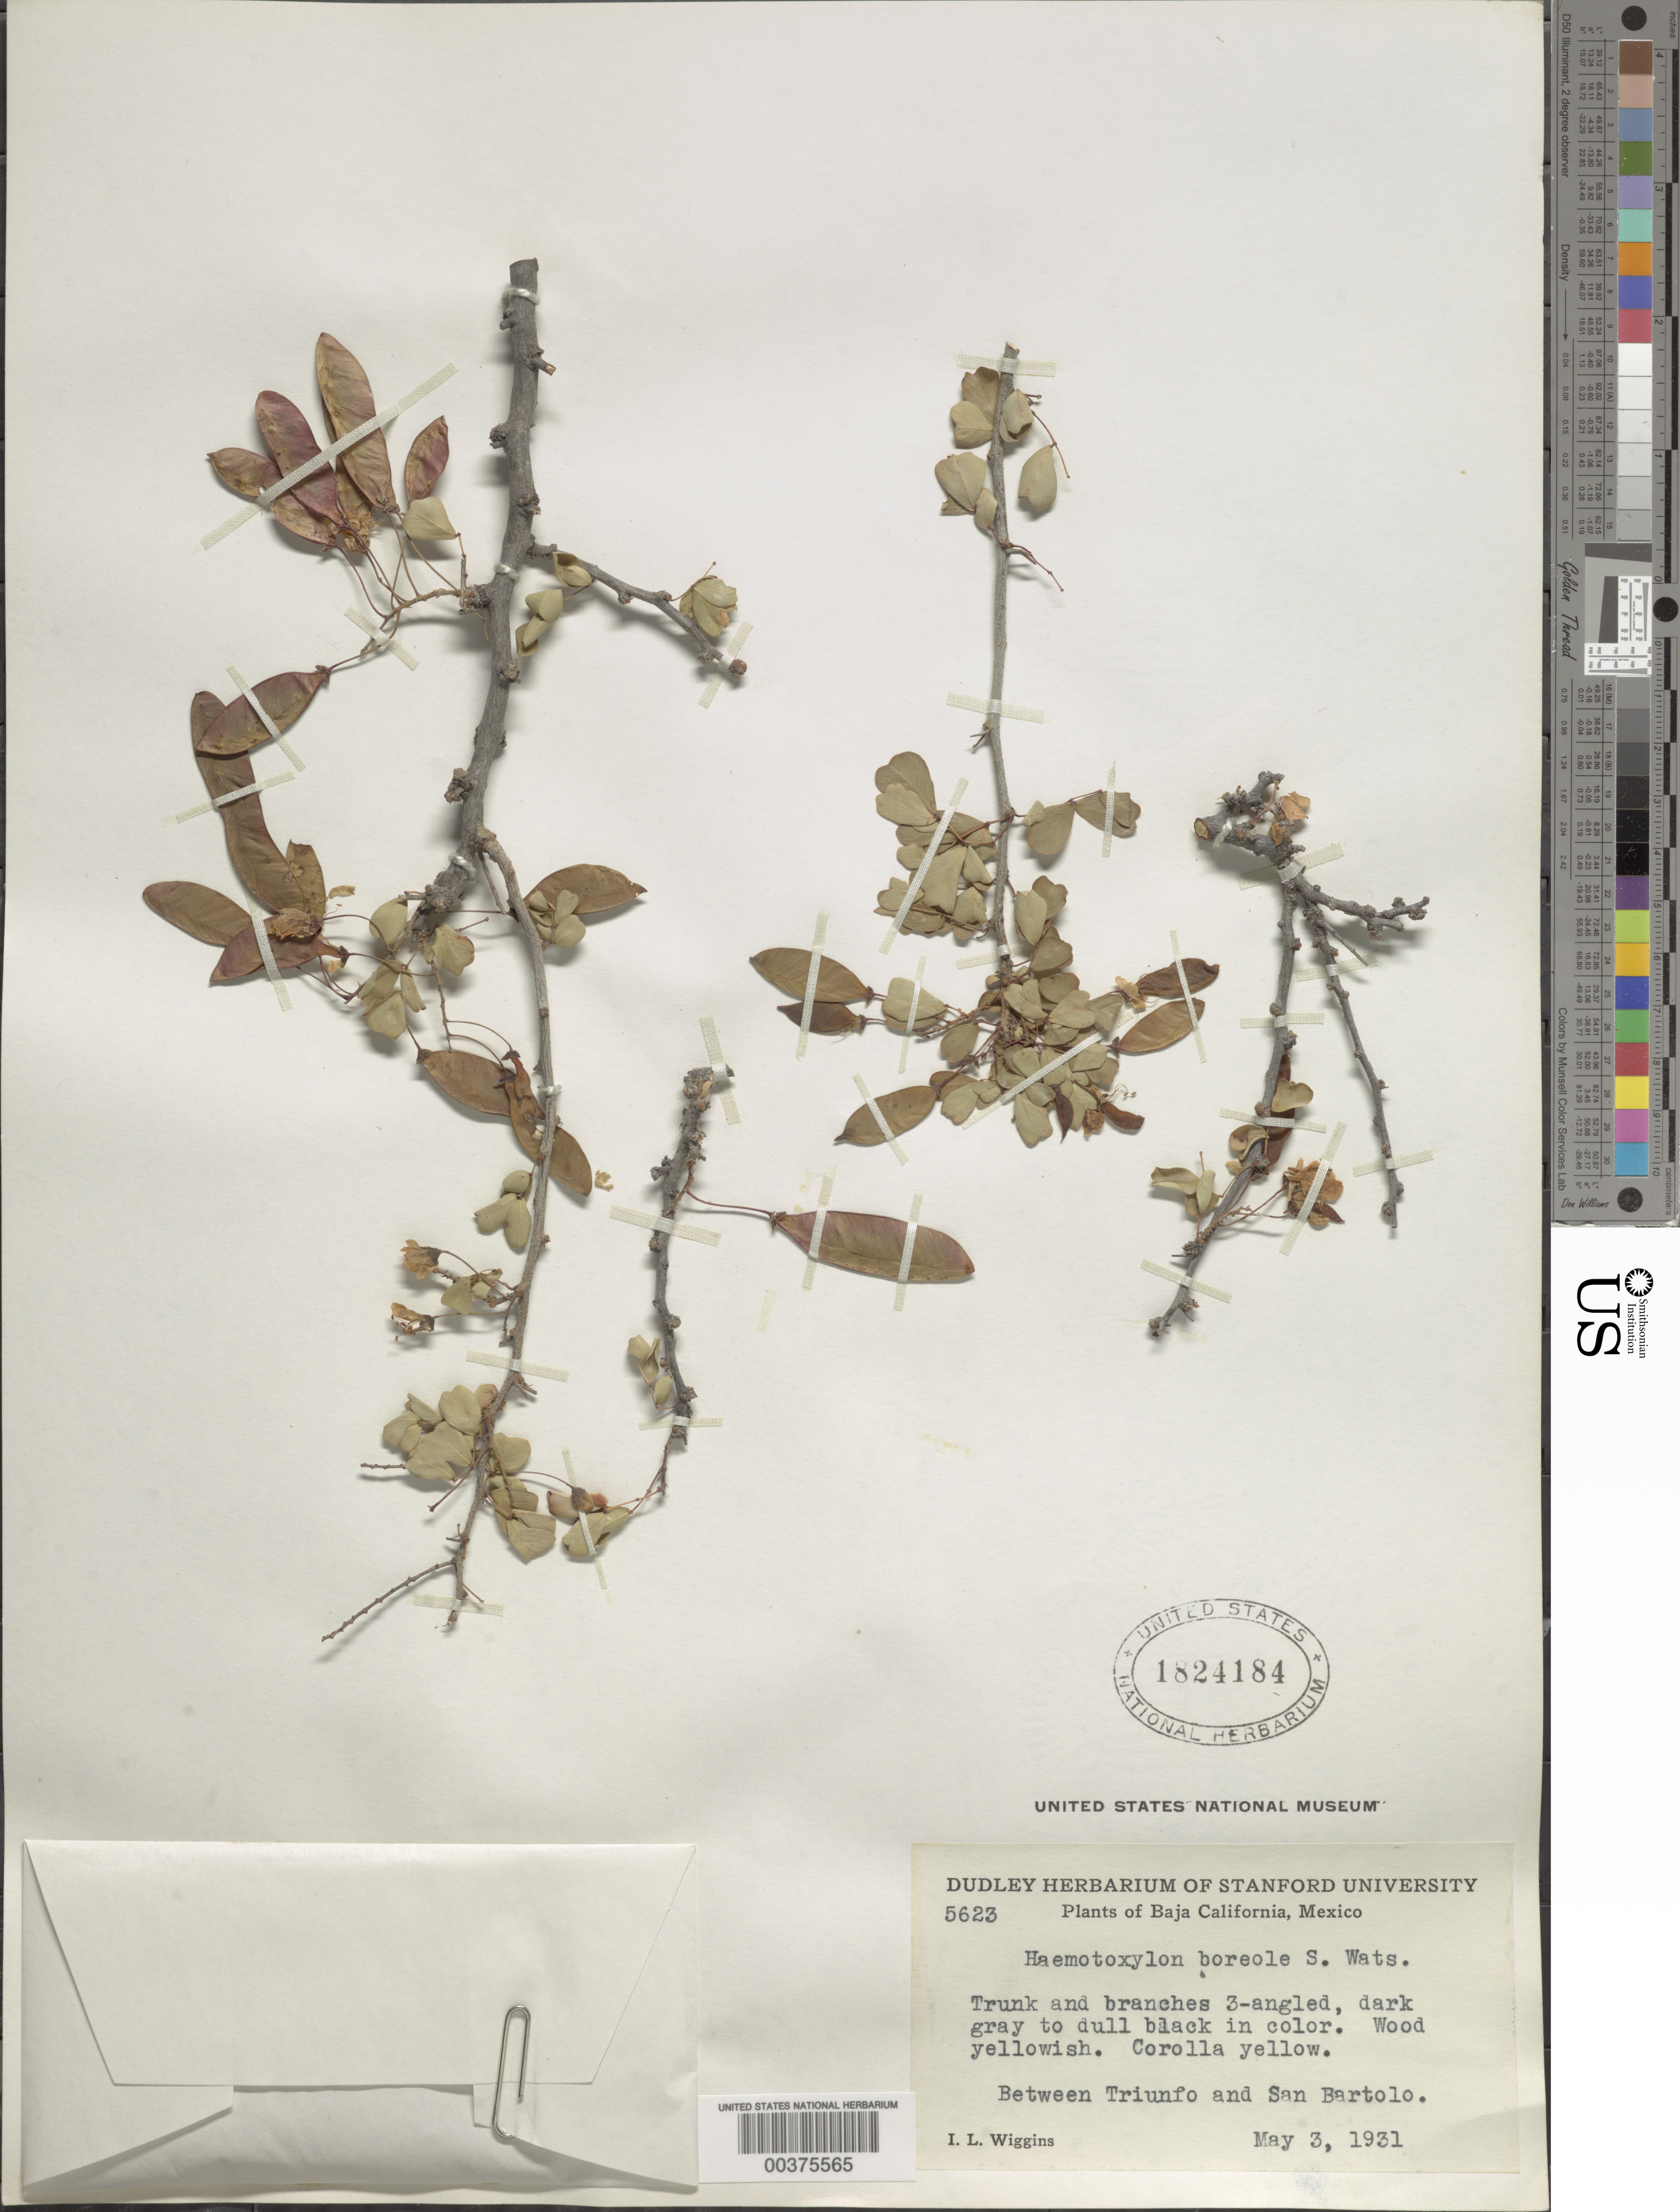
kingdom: Plantae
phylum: Tracheophyta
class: Magnoliopsida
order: Fabales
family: Fabaceae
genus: Haematoxylum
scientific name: Haematoxylum brasiletto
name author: H. Karst.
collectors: I. L. Wiggins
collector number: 5623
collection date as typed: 03 May 1931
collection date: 1931-05-03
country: Mexico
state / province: Baja California Sur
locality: Between Triunfo and San Bartolo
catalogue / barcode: US 1824184